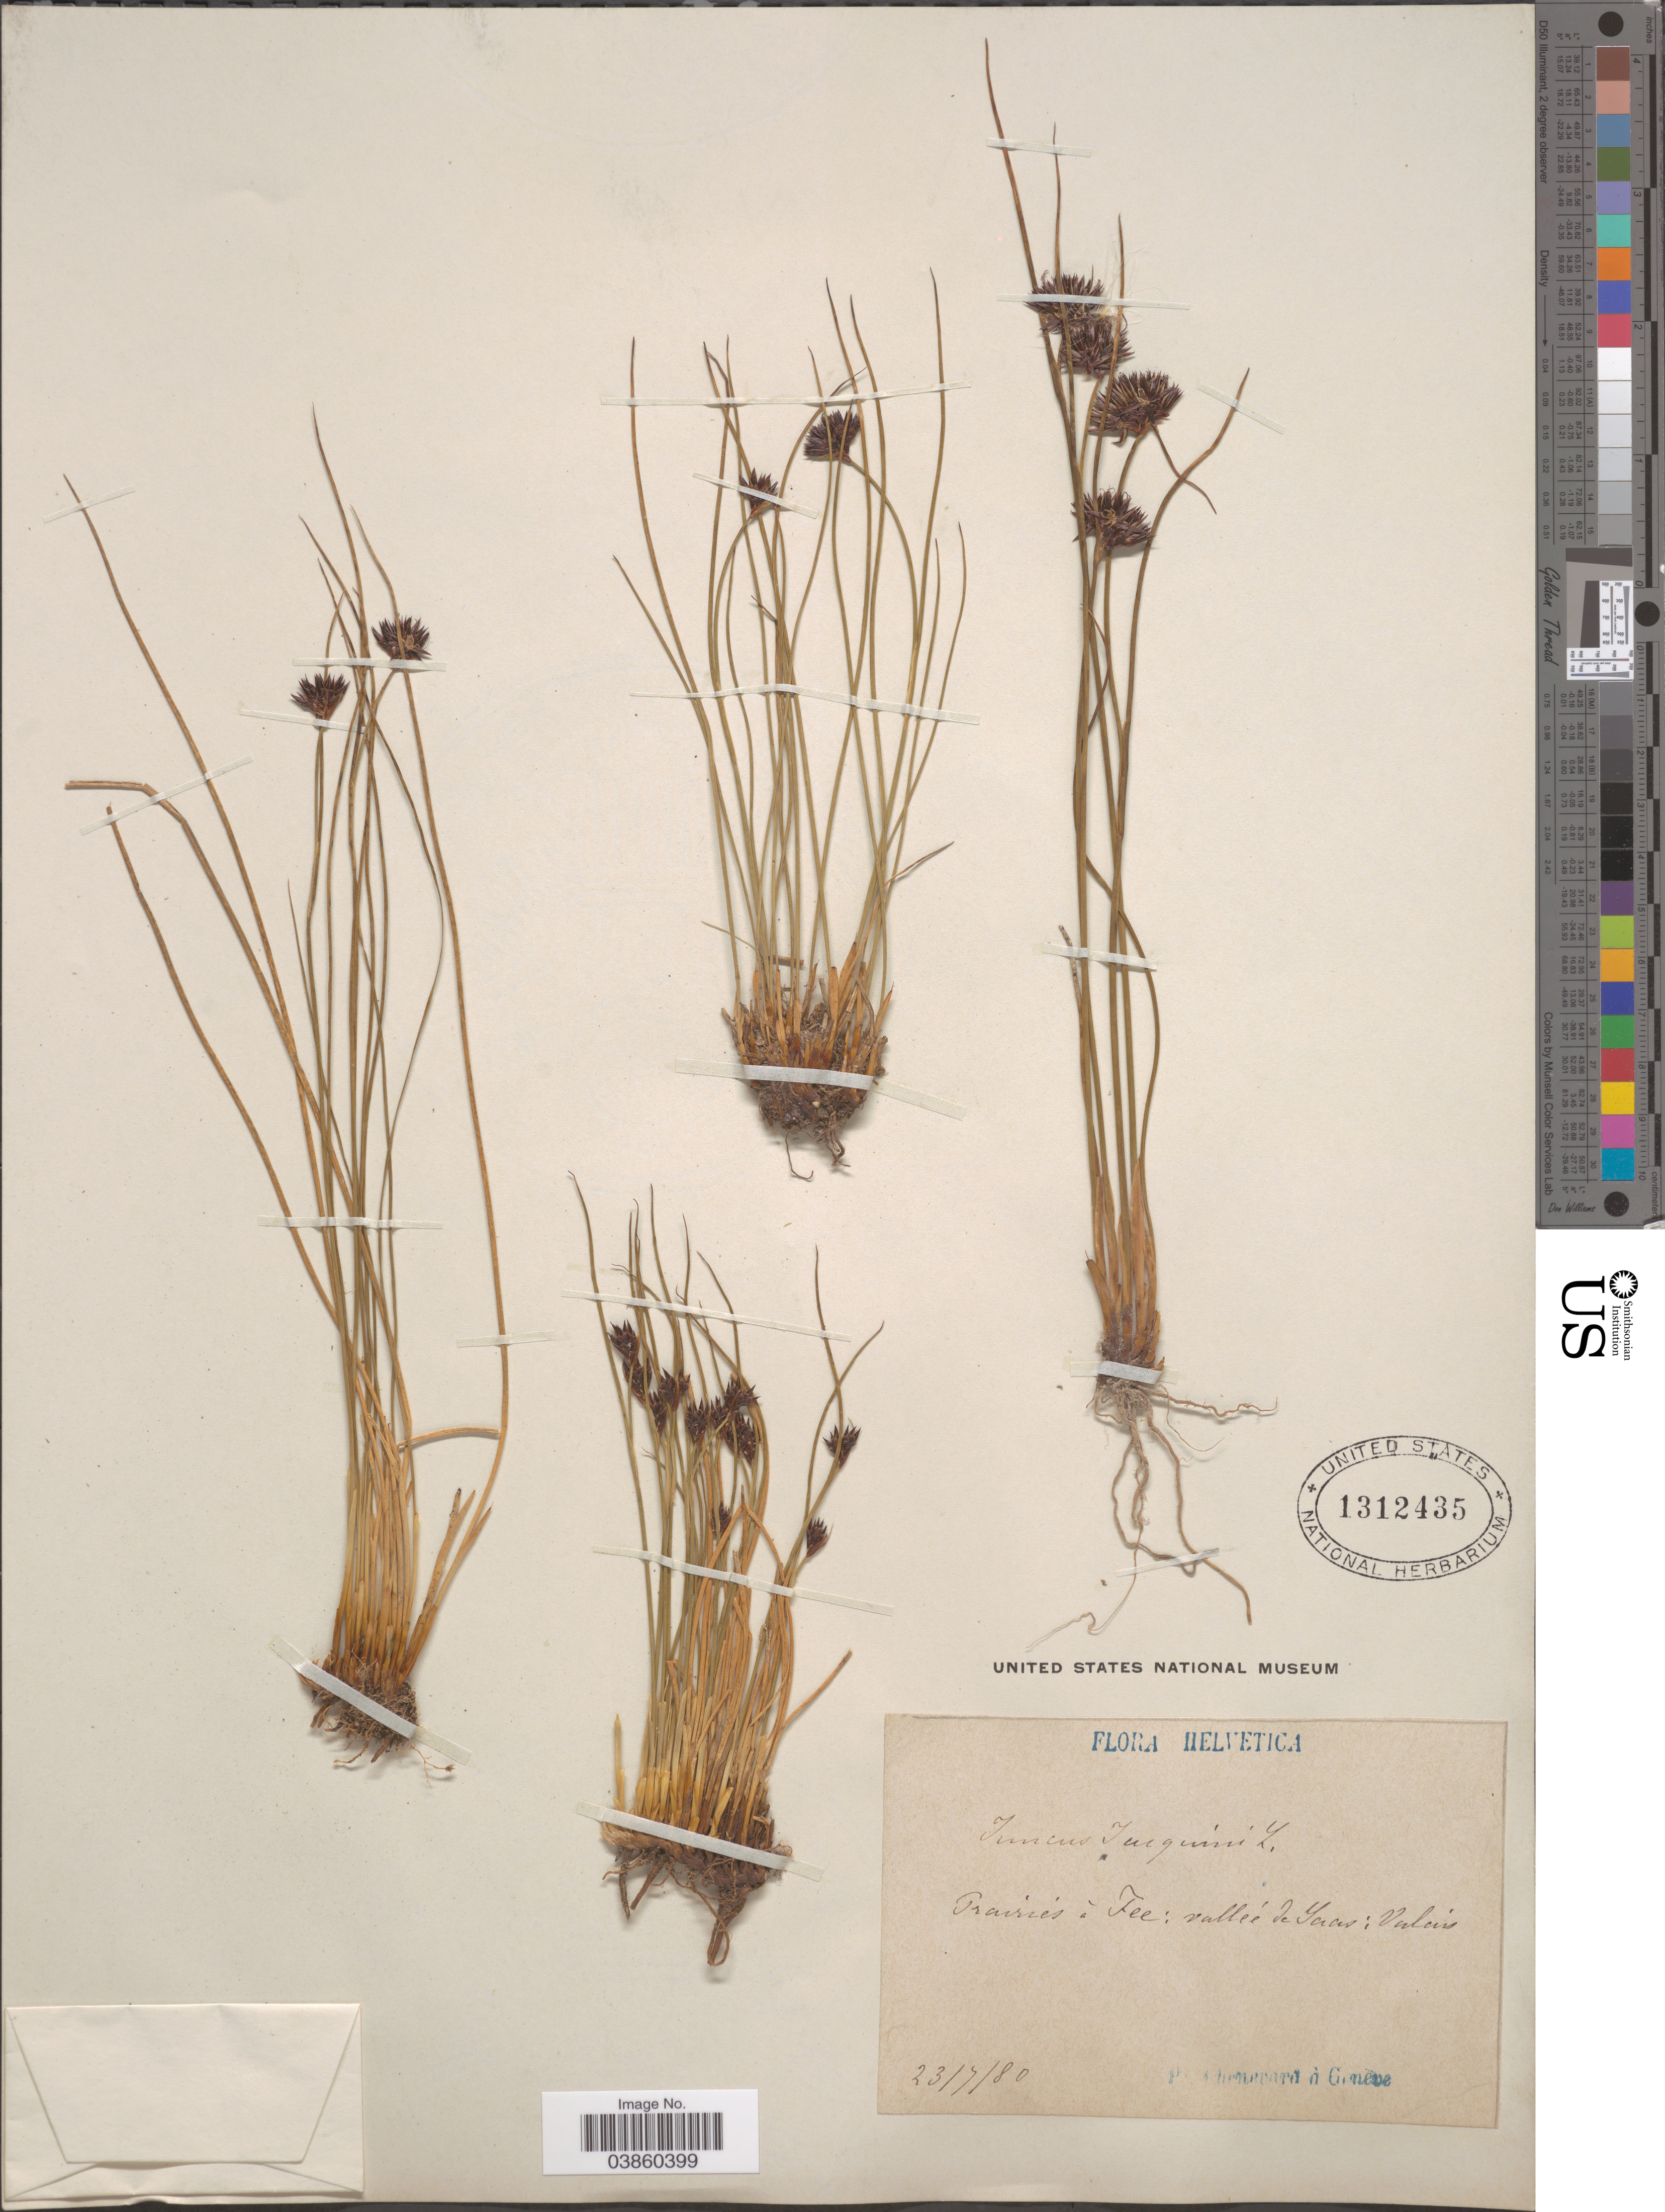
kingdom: Plantae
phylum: Tracheophyta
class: Liliopsida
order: Poales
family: Juncaceae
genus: Juncus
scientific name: Juncus jacquinii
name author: L.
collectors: P. Chenevard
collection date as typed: Transcribed d/m/y: 23/7/80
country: Switzerland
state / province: Valais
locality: Helvetica. Prairies à Fee: valleé de Yaas: Valais.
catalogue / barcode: US 1312435